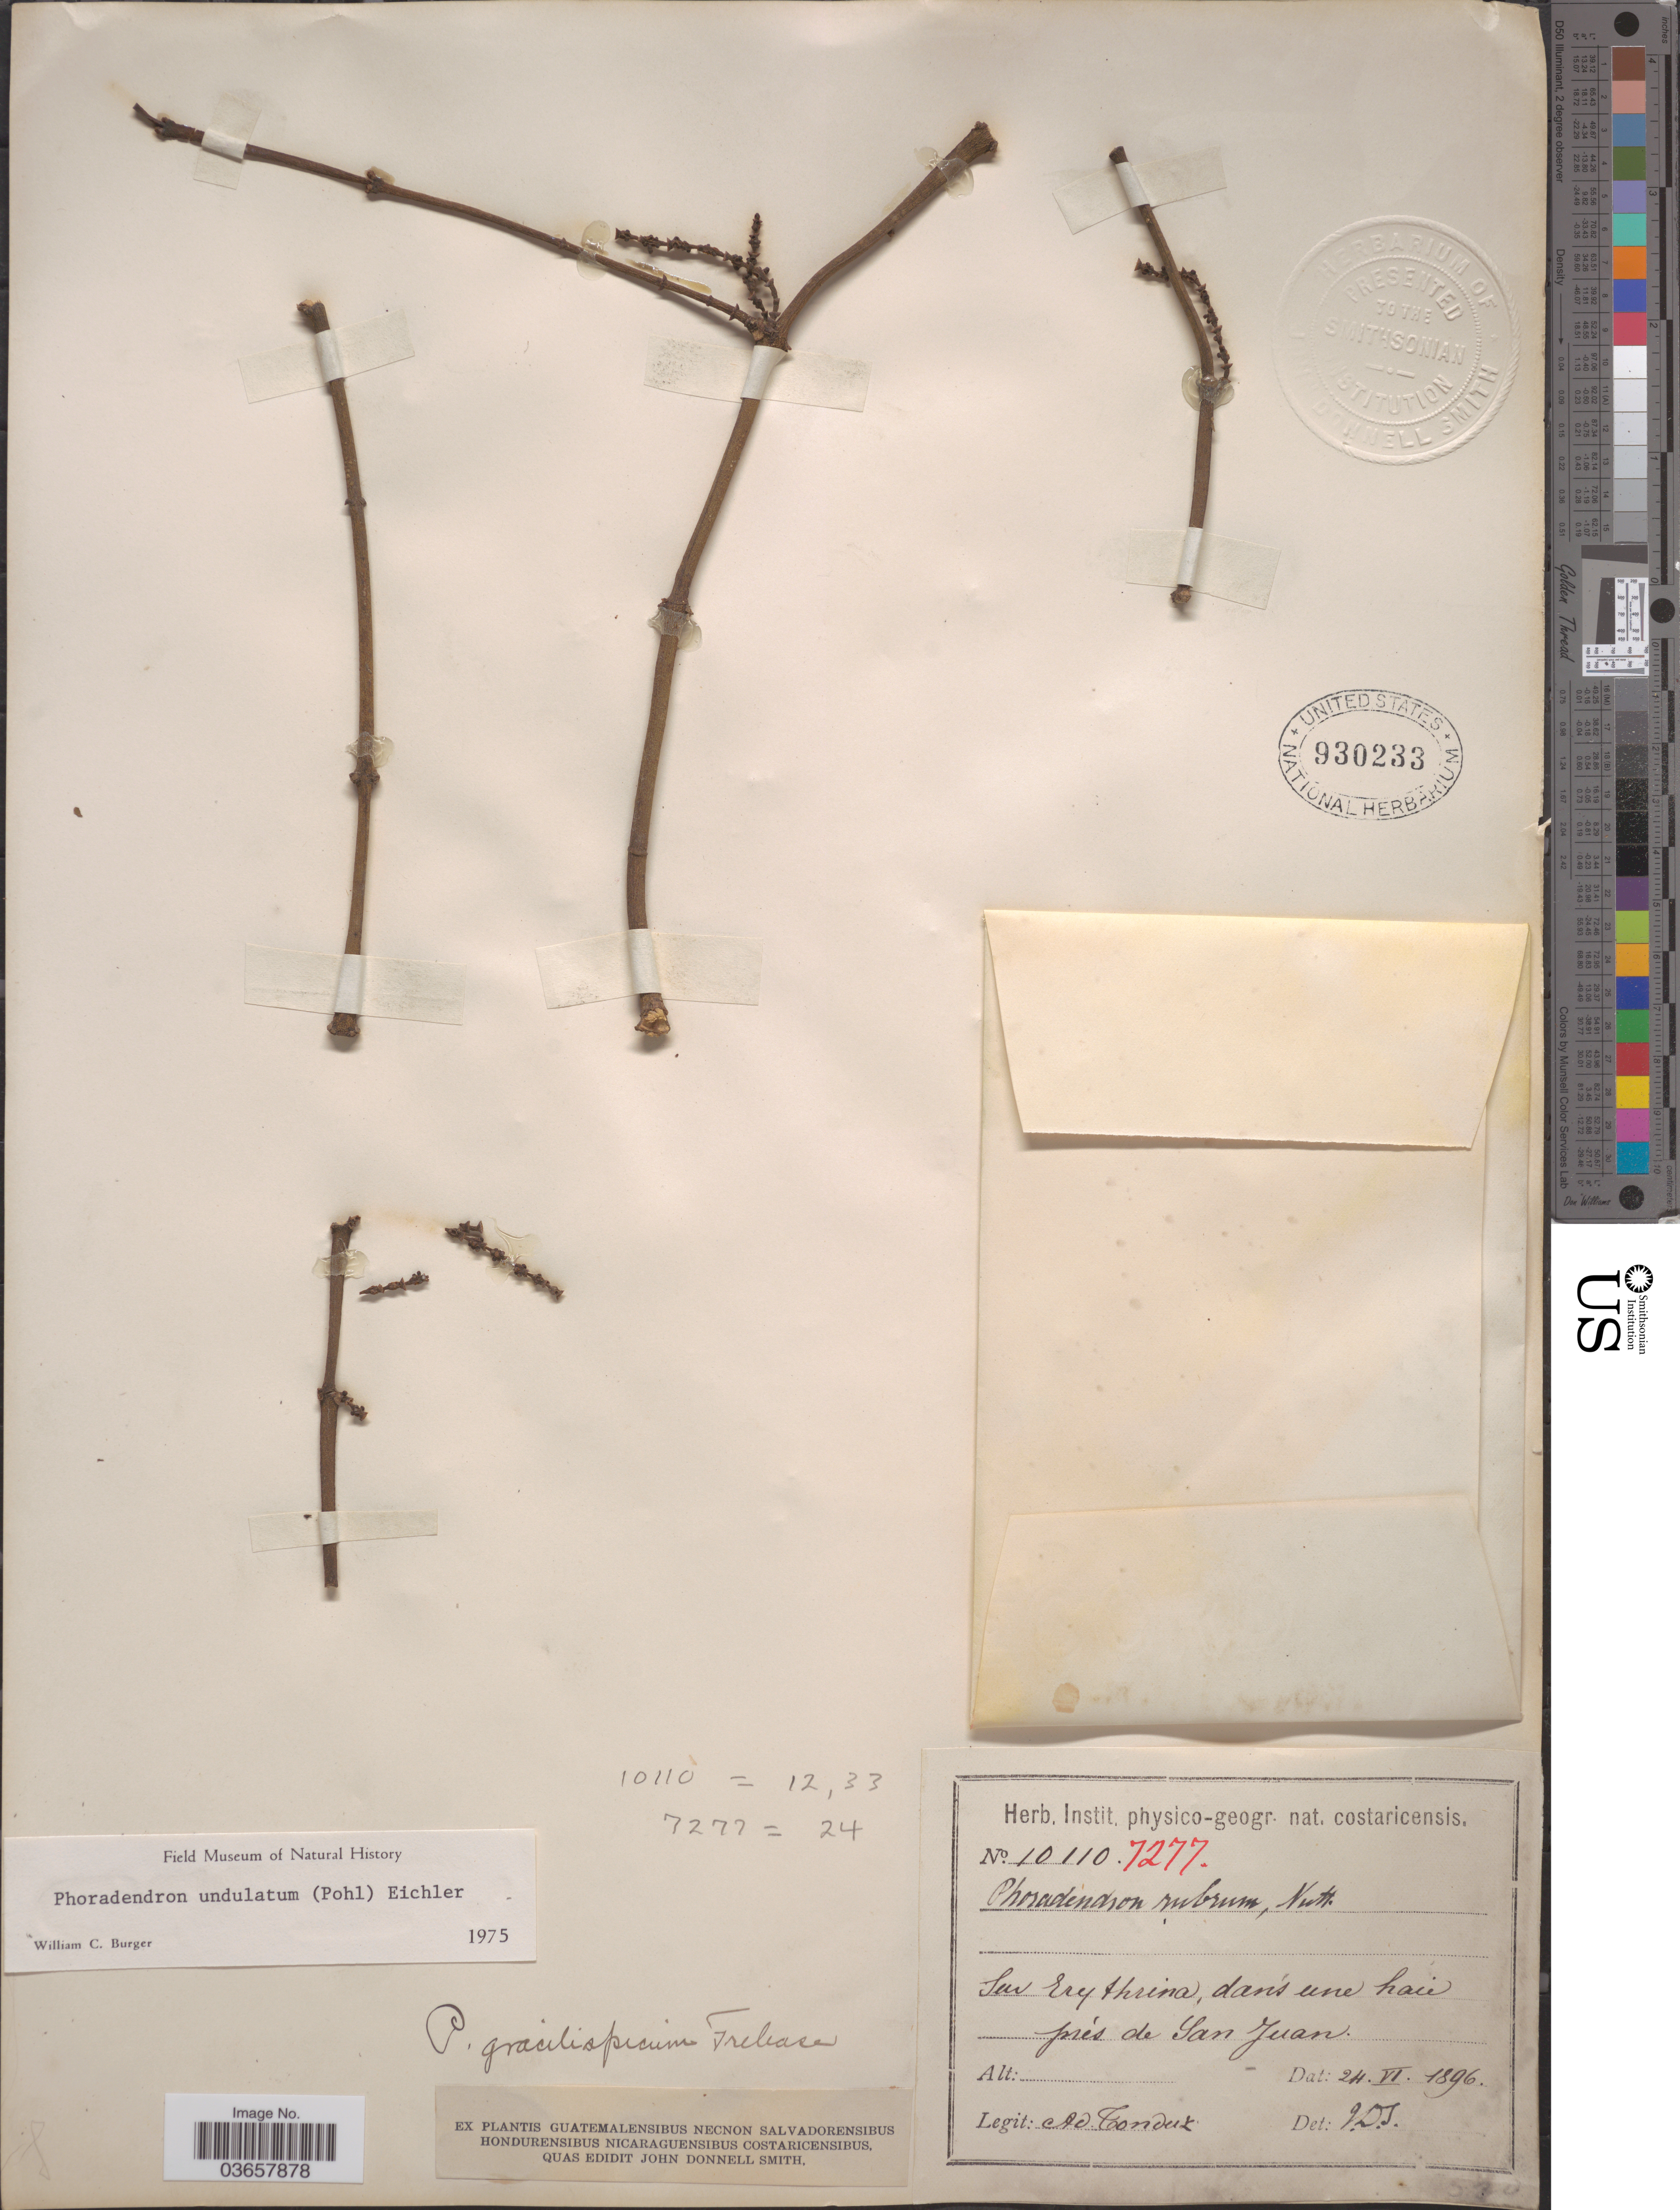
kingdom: Plantae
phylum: Tracheophyta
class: Magnoliopsida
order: Santalales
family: Viscaceae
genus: Phoradendron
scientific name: Phoradendron undulatum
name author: (Pohl ex DC.) Eichler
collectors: A. Tonduz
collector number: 10110/7277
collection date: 1896-06-24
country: Costa Rica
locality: Sur Erythrina, dans une haie près San Juan.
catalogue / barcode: US 930233